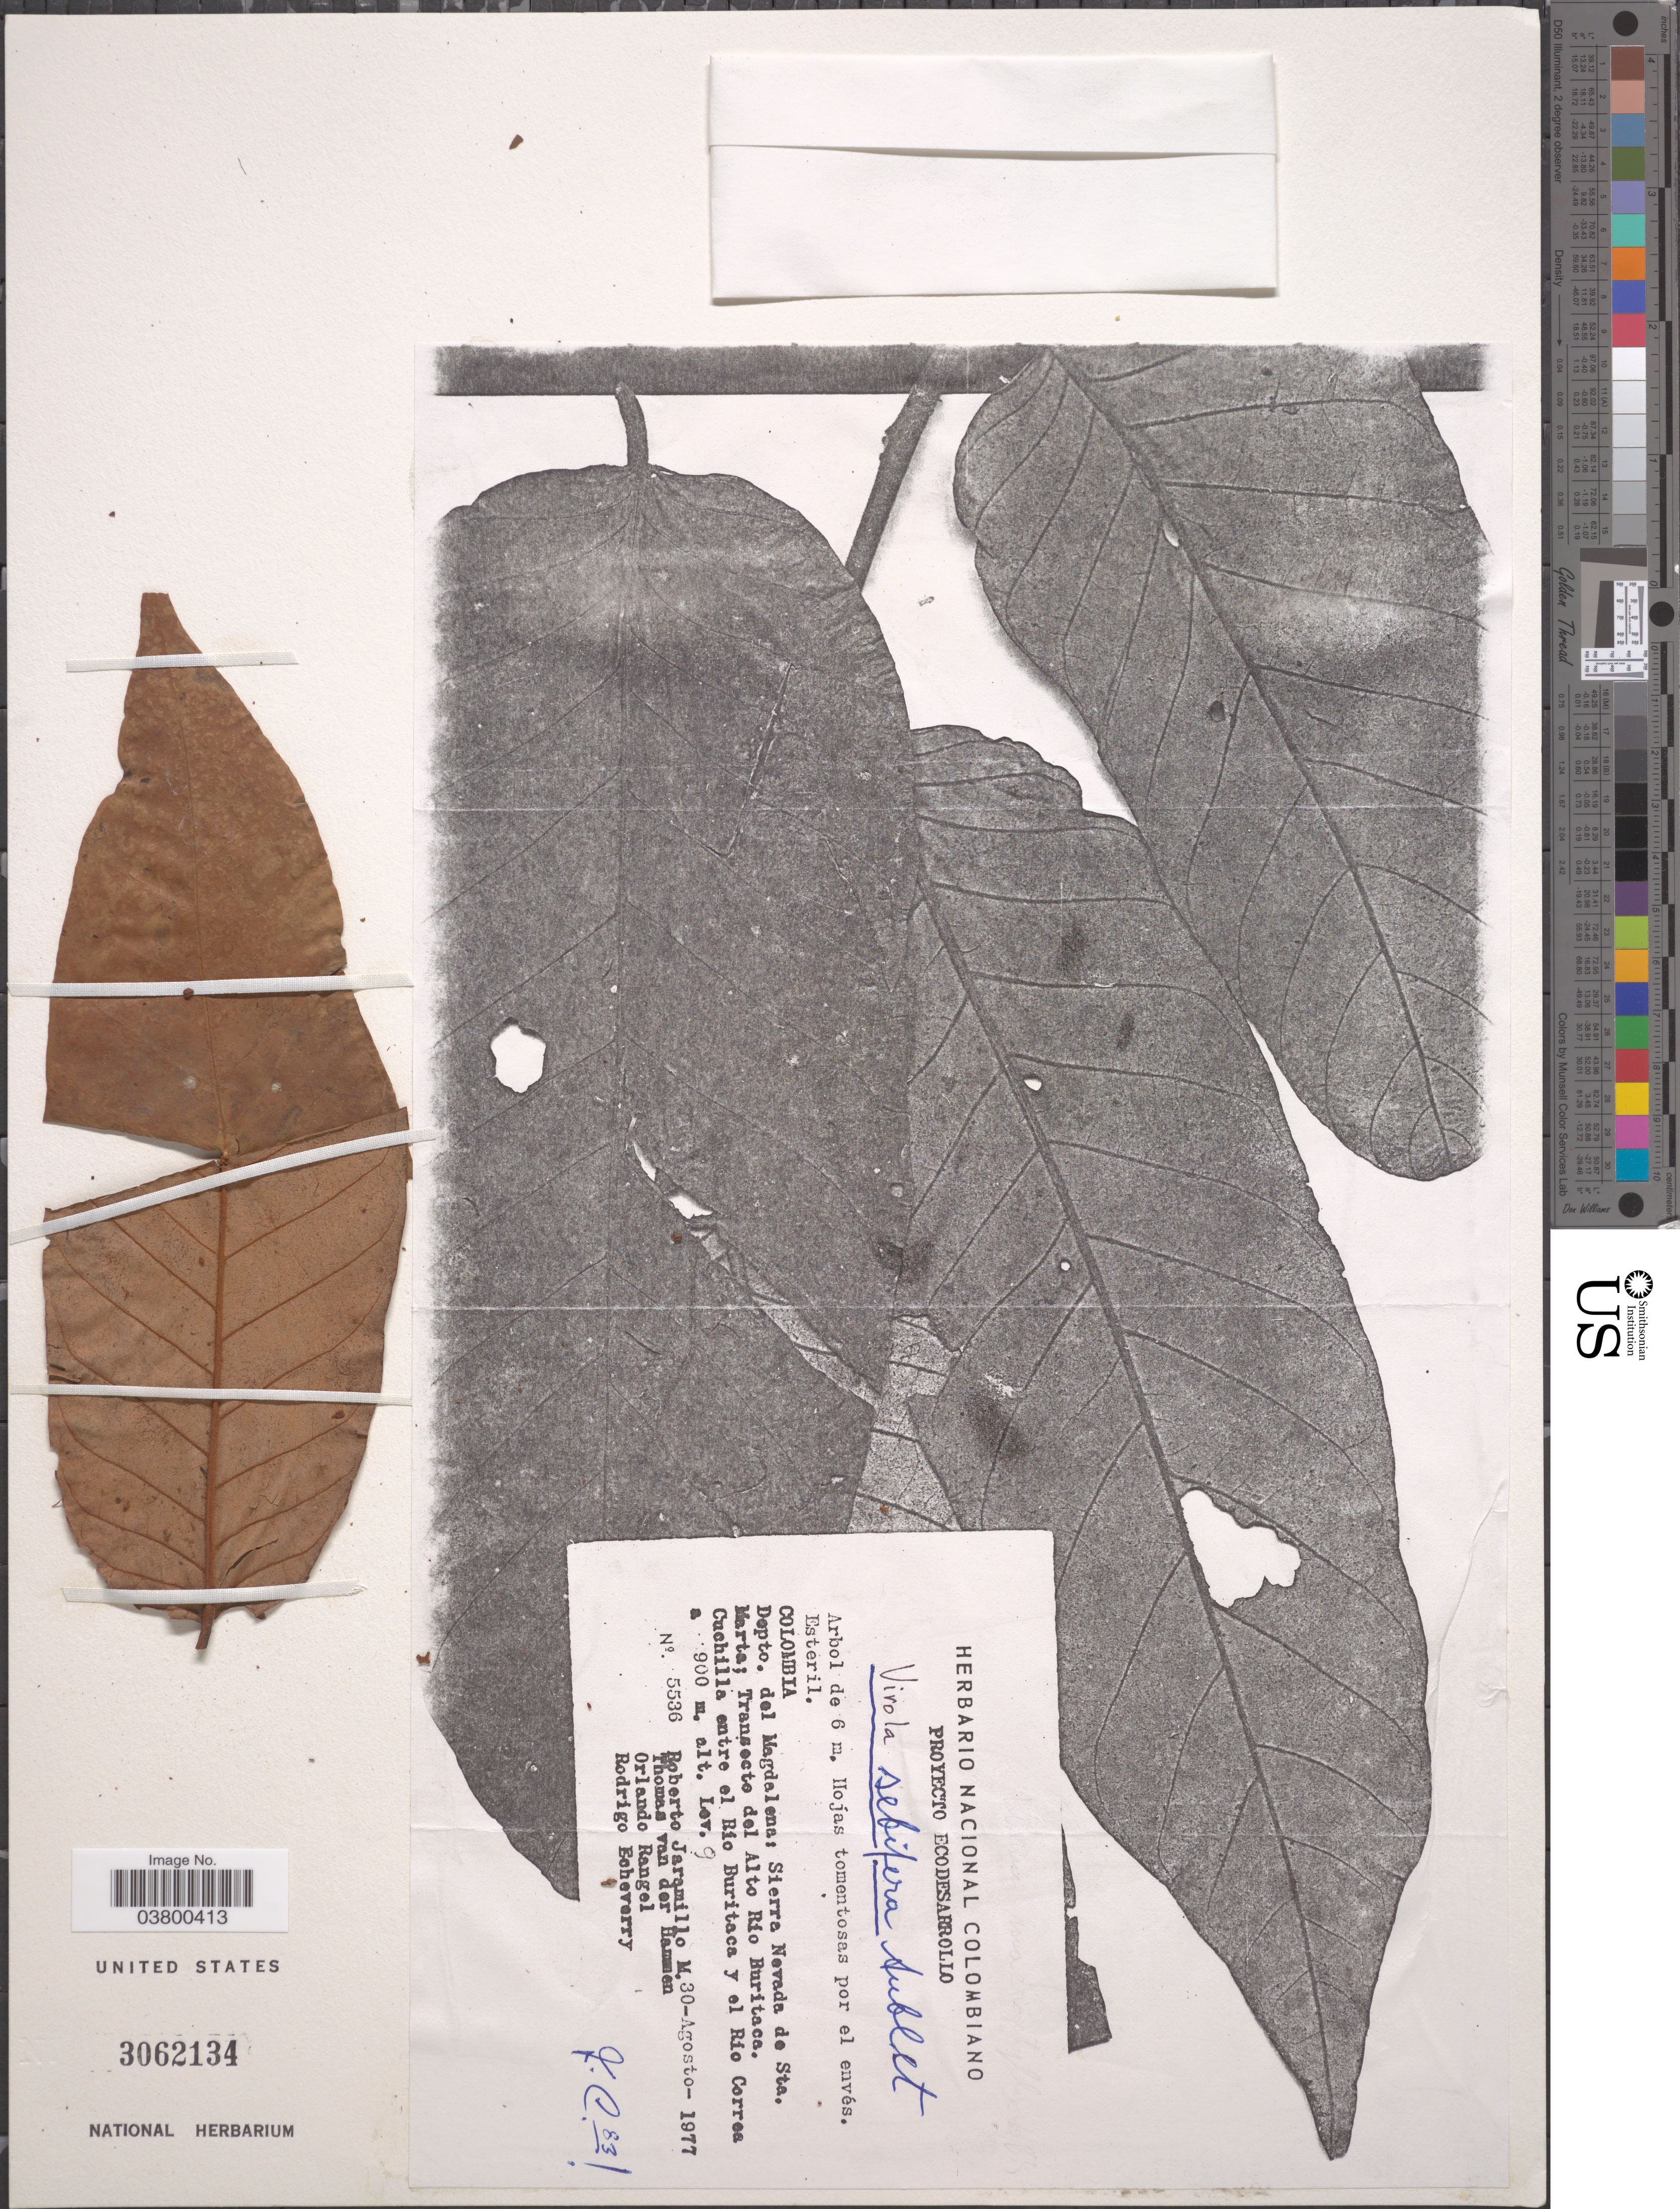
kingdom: Plantae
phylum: Tracheophyta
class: Magnoliopsida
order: Magnoliales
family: Myristicaceae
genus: Virola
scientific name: Virola sebifera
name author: Aubl.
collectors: R. Jaramillo M., T. Hammen, O. Rangel & R. Echeverry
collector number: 5536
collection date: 1977-08-30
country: Colombia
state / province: Magdalena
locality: Depto. del Magdalena: Sierra Nevada de Sta. Marta; Transects del Alto Rio Buritaca. Cuchilla entre el Rio Buritaca y el Rio Correa.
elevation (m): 900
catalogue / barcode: US 3062134